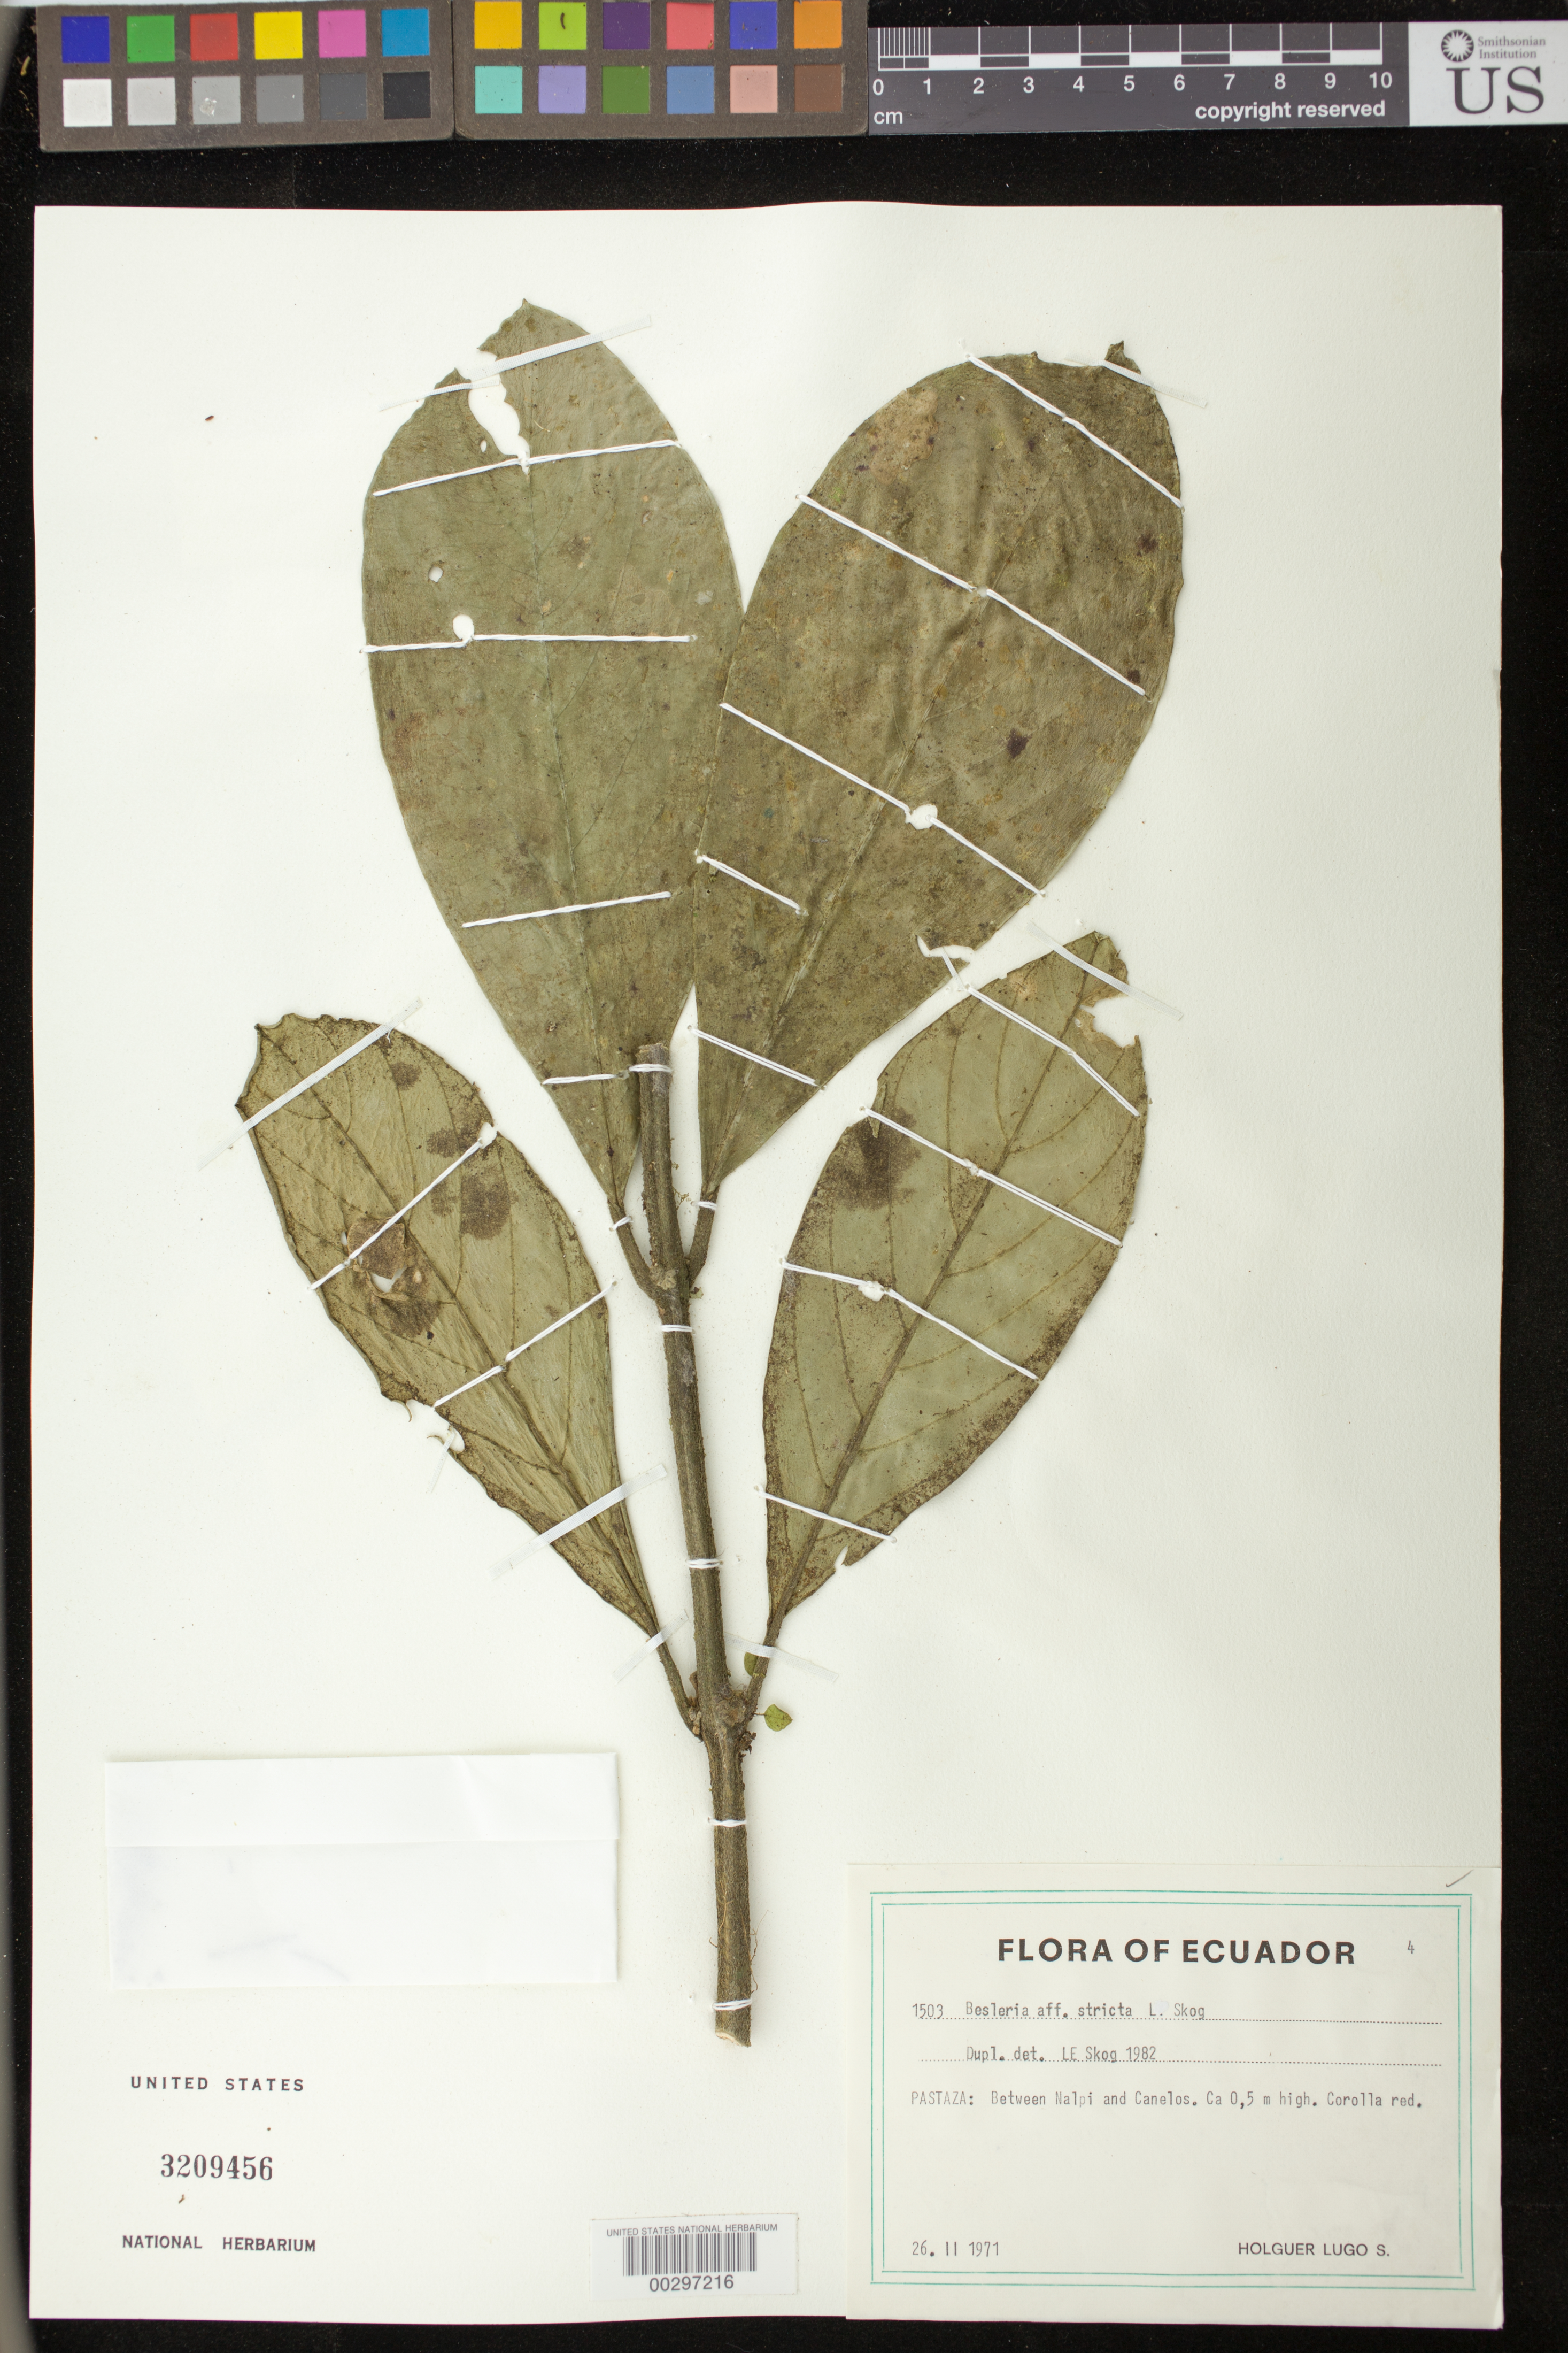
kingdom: Plantae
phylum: Tracheophyta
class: Magnoliopsida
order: Lamiales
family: Gesneriaceae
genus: Besleria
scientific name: Besleria stricta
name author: L.E. Skog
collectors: H. Lugo S.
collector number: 1503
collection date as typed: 26 Feb 1971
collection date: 1971-02-26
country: Ecuador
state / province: Pastaza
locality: Between Nalpi and Canelos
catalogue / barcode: US 3209456